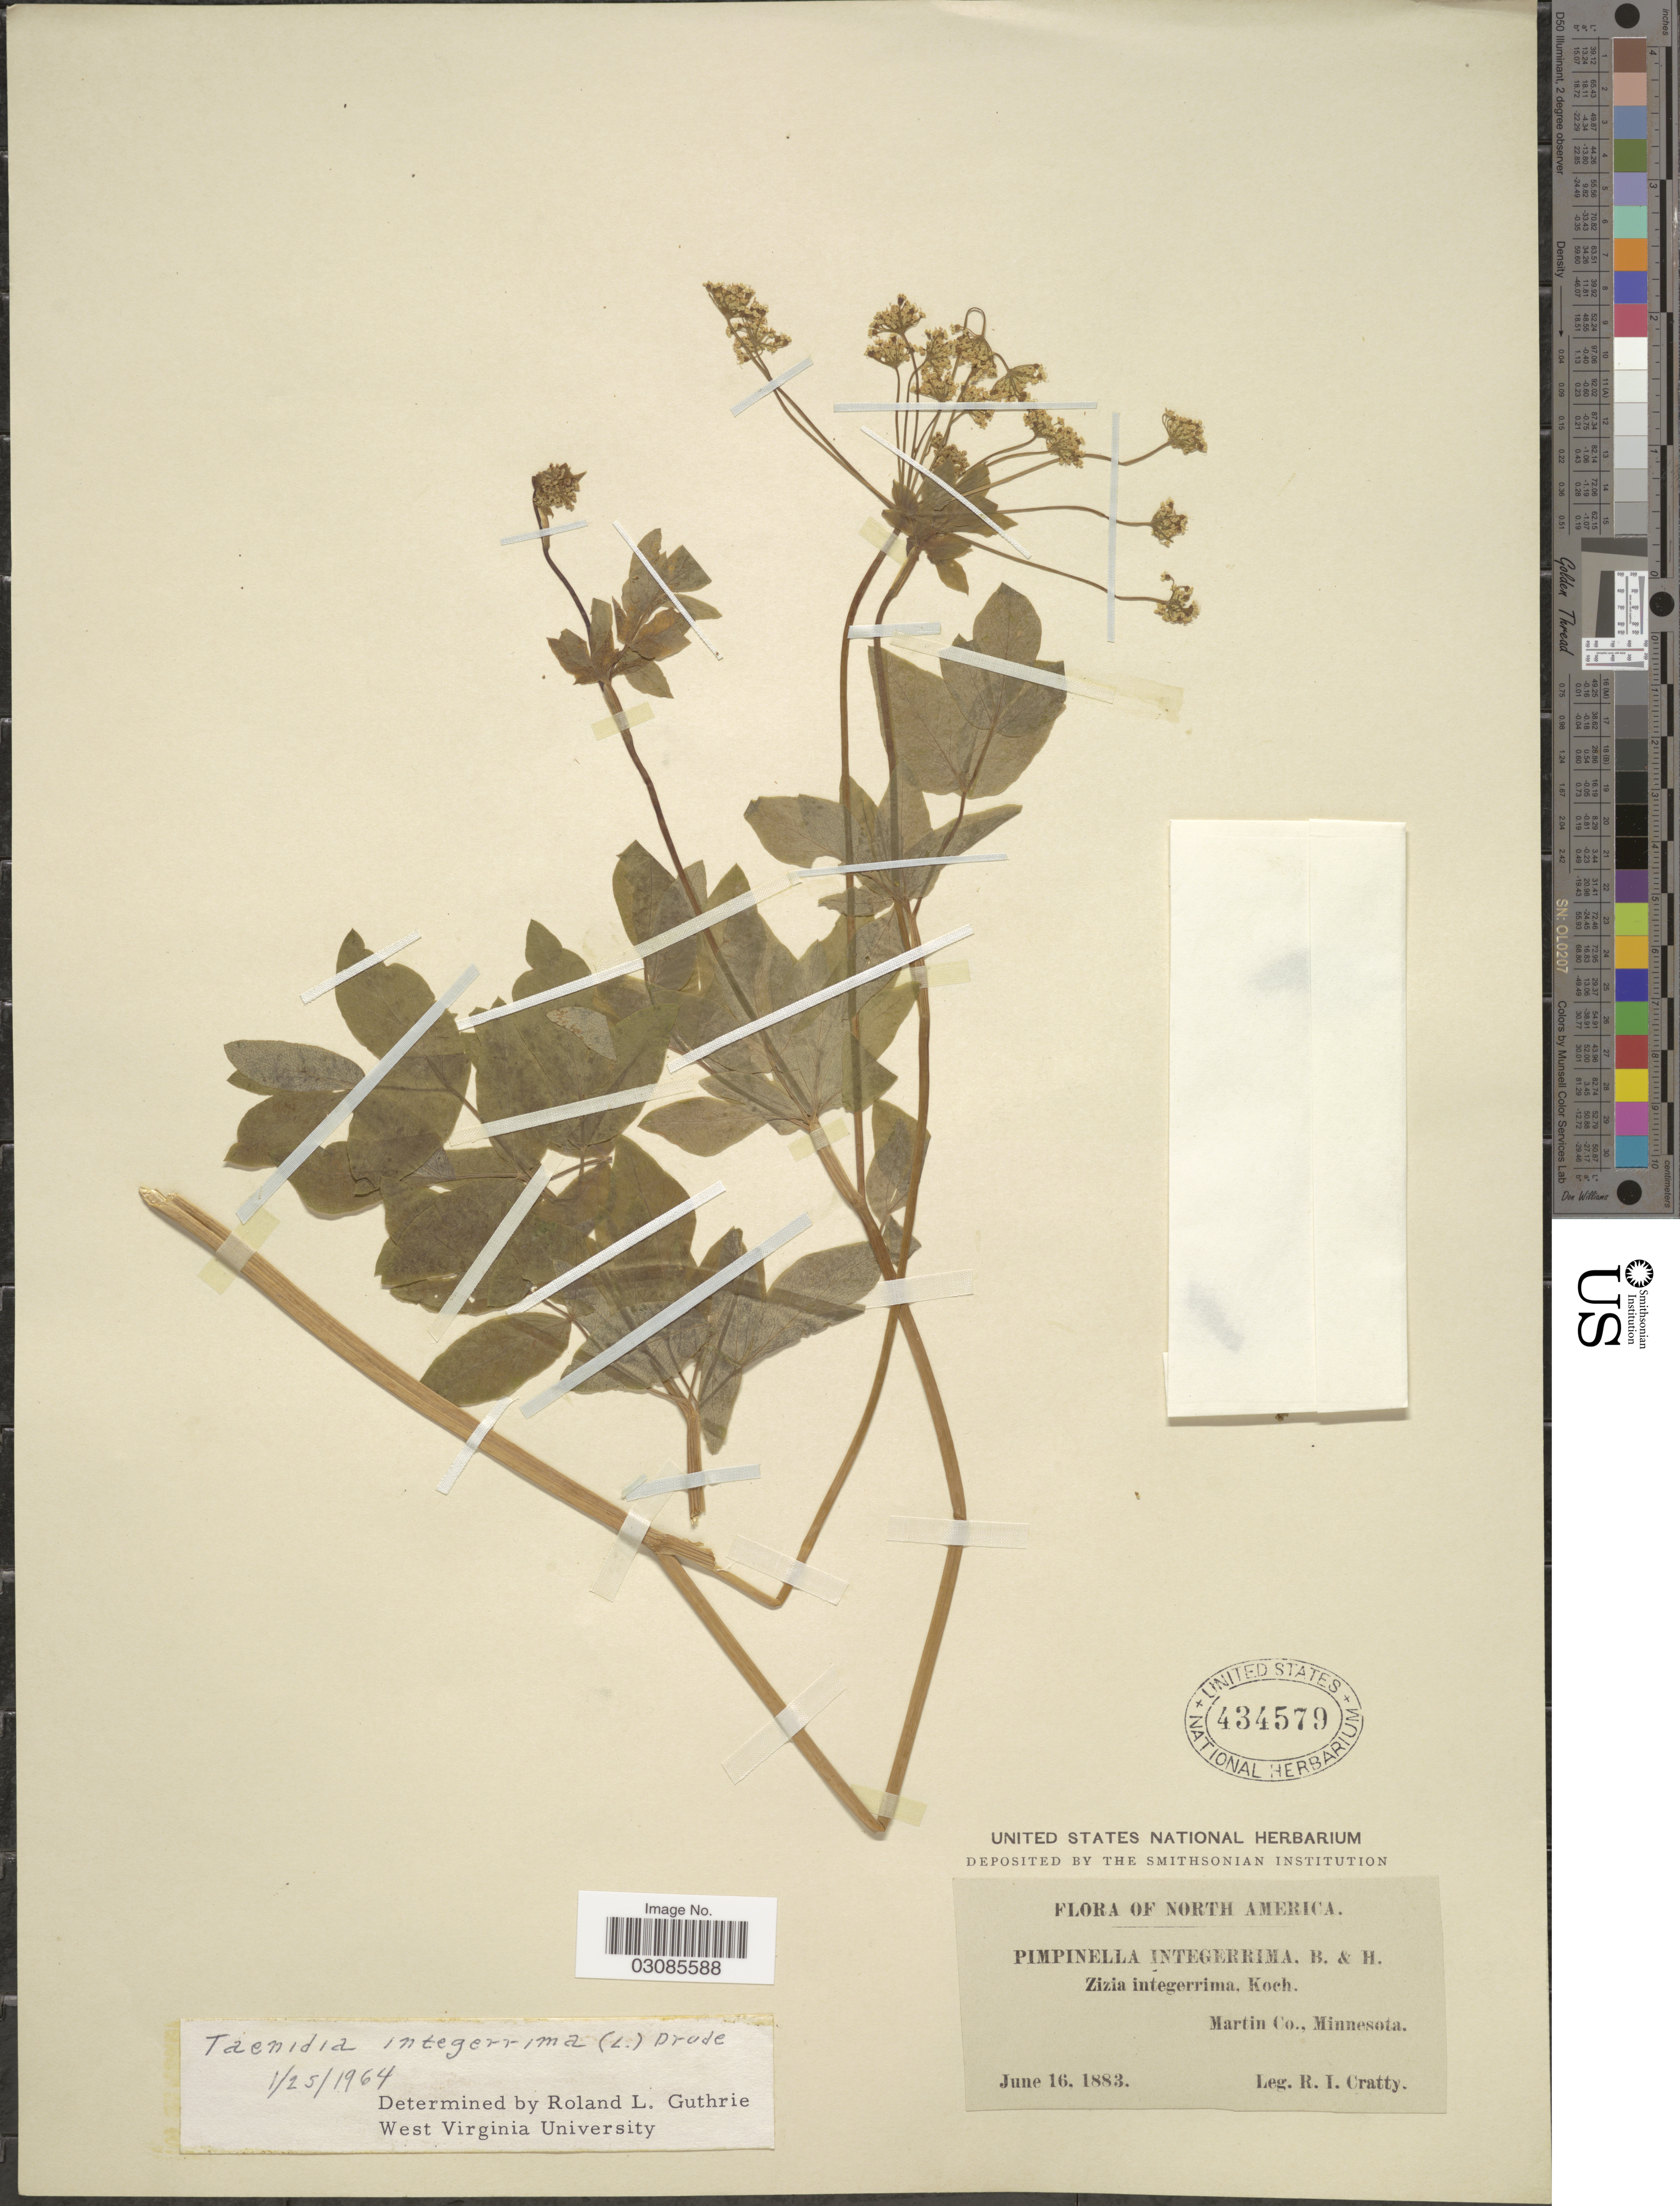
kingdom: Plantae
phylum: Tracheophyta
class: Magnoliopsida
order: Apiales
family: Apiaceae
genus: Taenidia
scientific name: Taenidia integerrima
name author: (L.) Drude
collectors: R. Cratty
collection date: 1883-06-16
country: United States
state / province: Minnesota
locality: Martin Co.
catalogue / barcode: US 434579